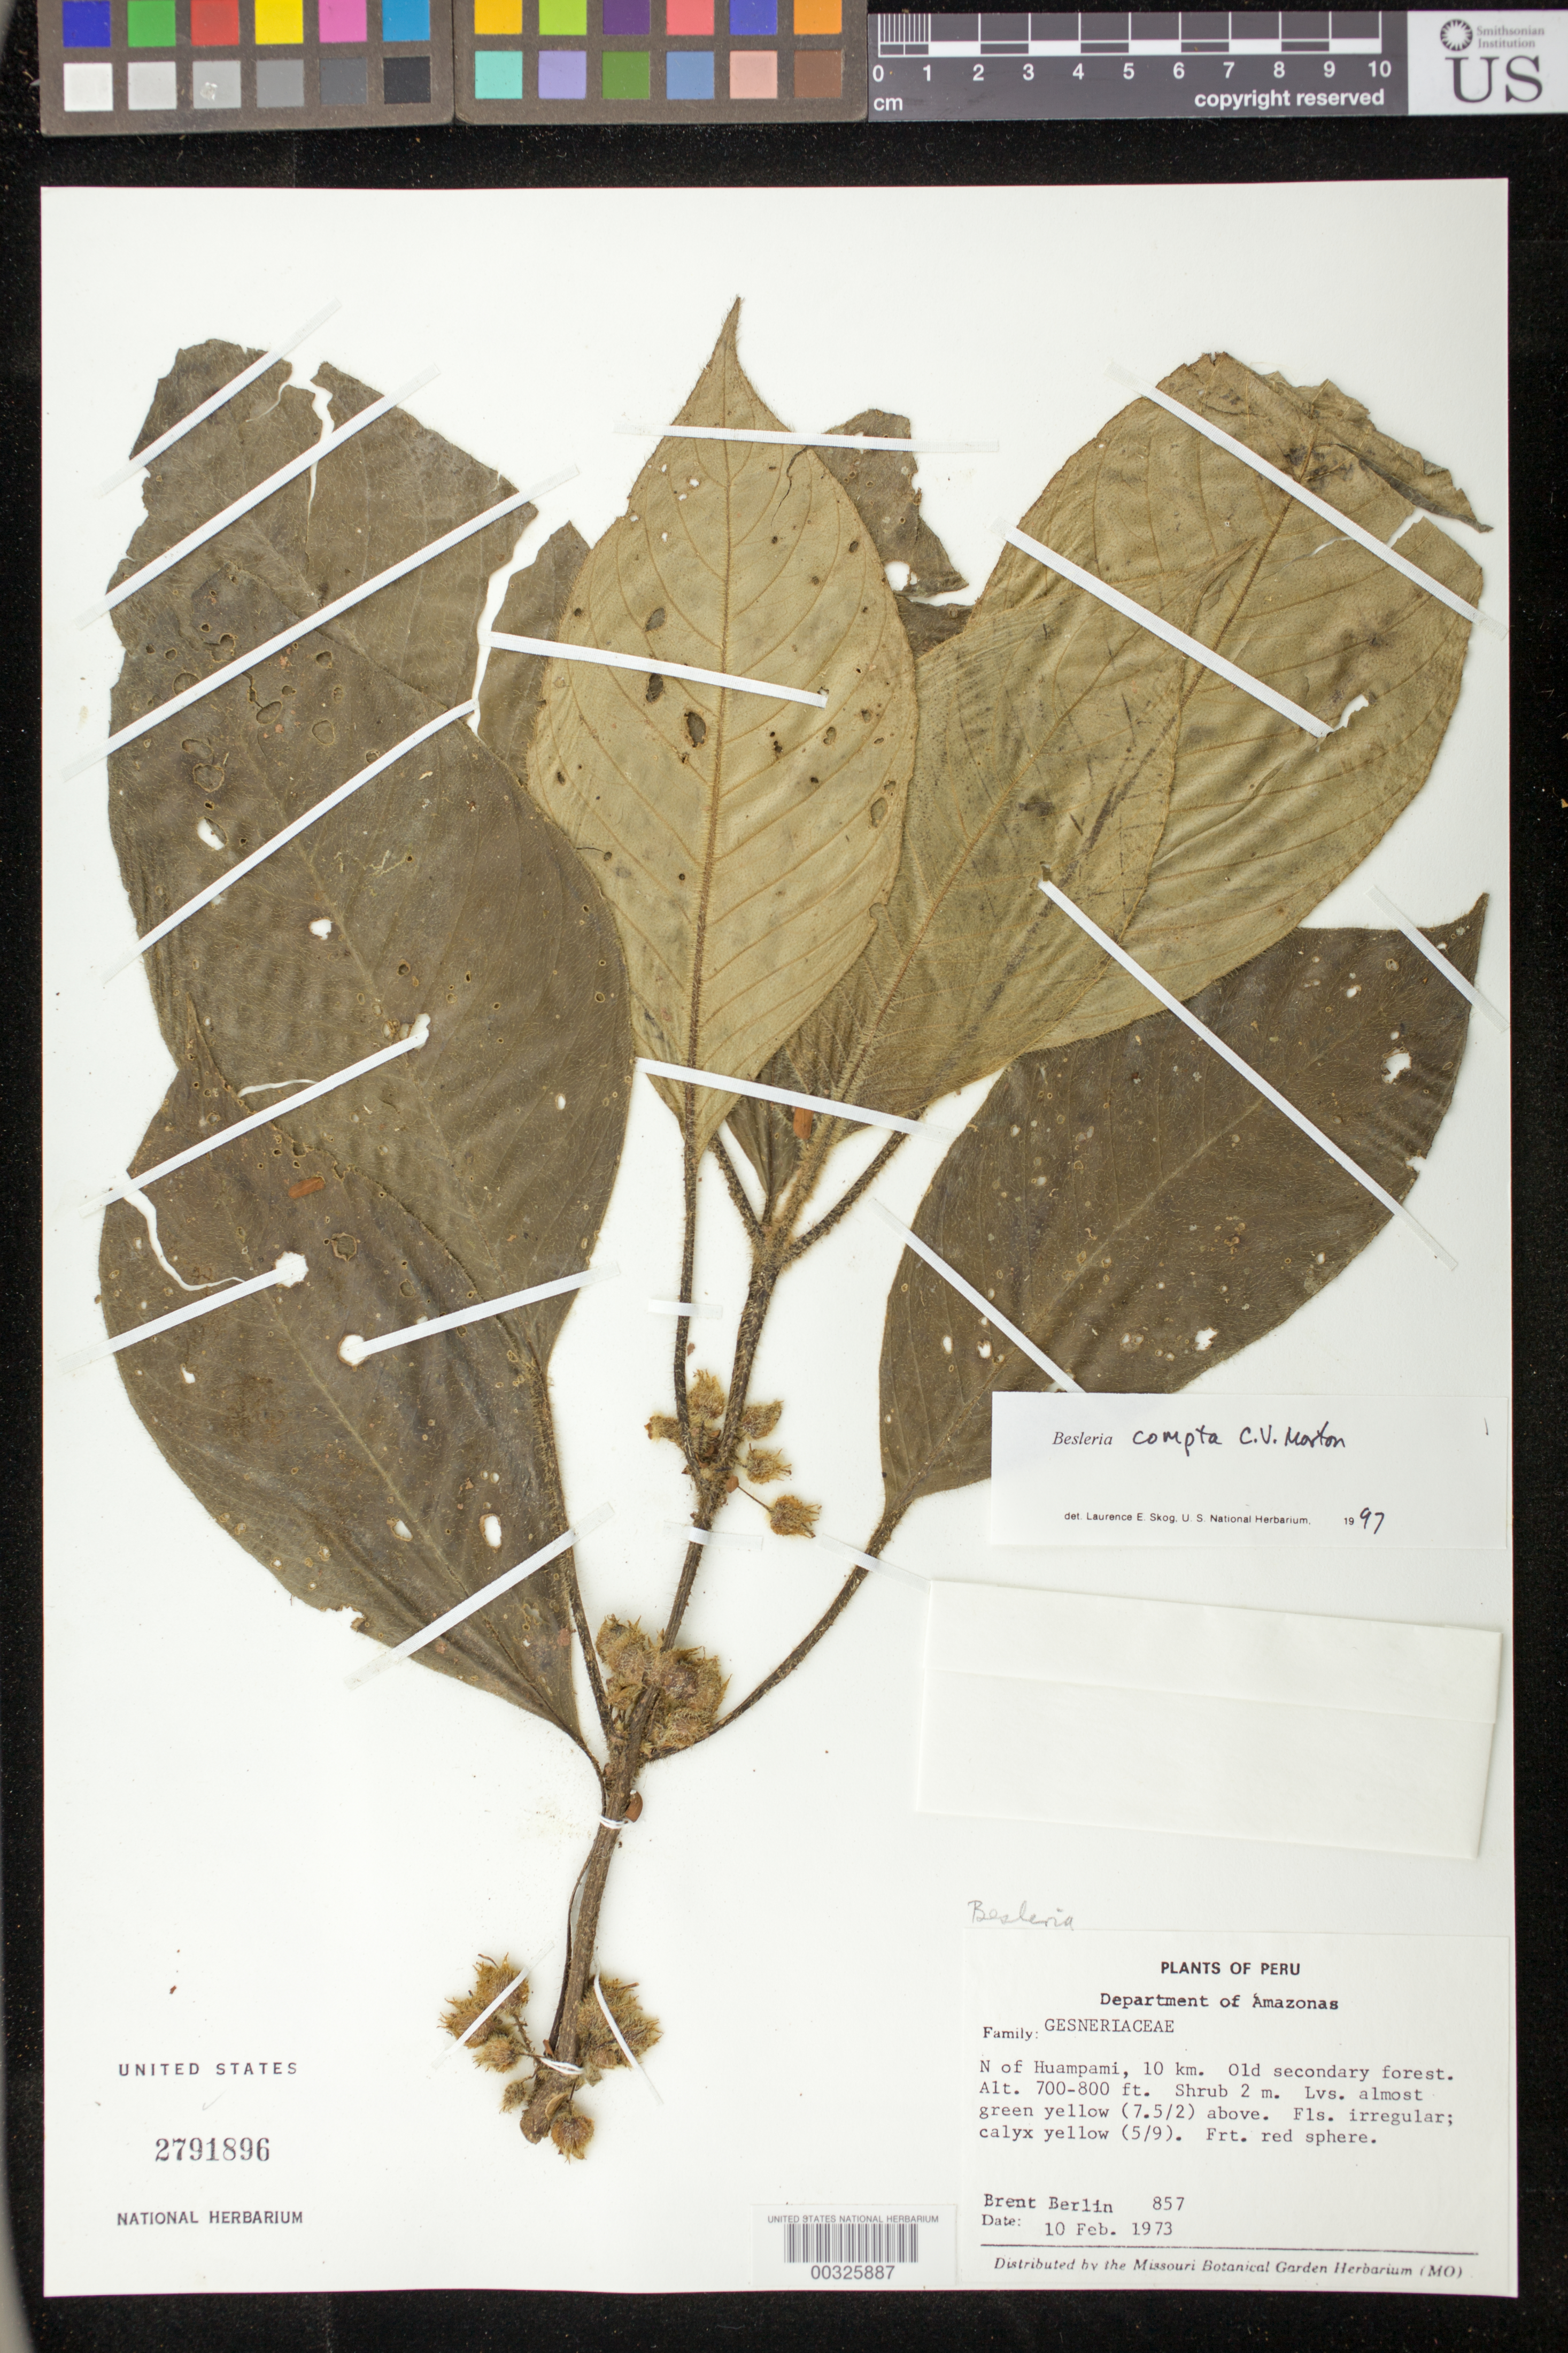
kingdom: Plantae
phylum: Tracheophyta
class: Magnoliopsida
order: Lamiales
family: Gesneriaceae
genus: Besleria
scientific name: Besleria compta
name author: C.V. Morton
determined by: Skog, Laurence E.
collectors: B. Berlin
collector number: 857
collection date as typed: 10 Feb 1973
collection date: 1973-02-10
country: Peru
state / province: Amazonas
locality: N of Huampami, 10 km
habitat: Old secondary forest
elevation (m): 213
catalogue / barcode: US 2791896